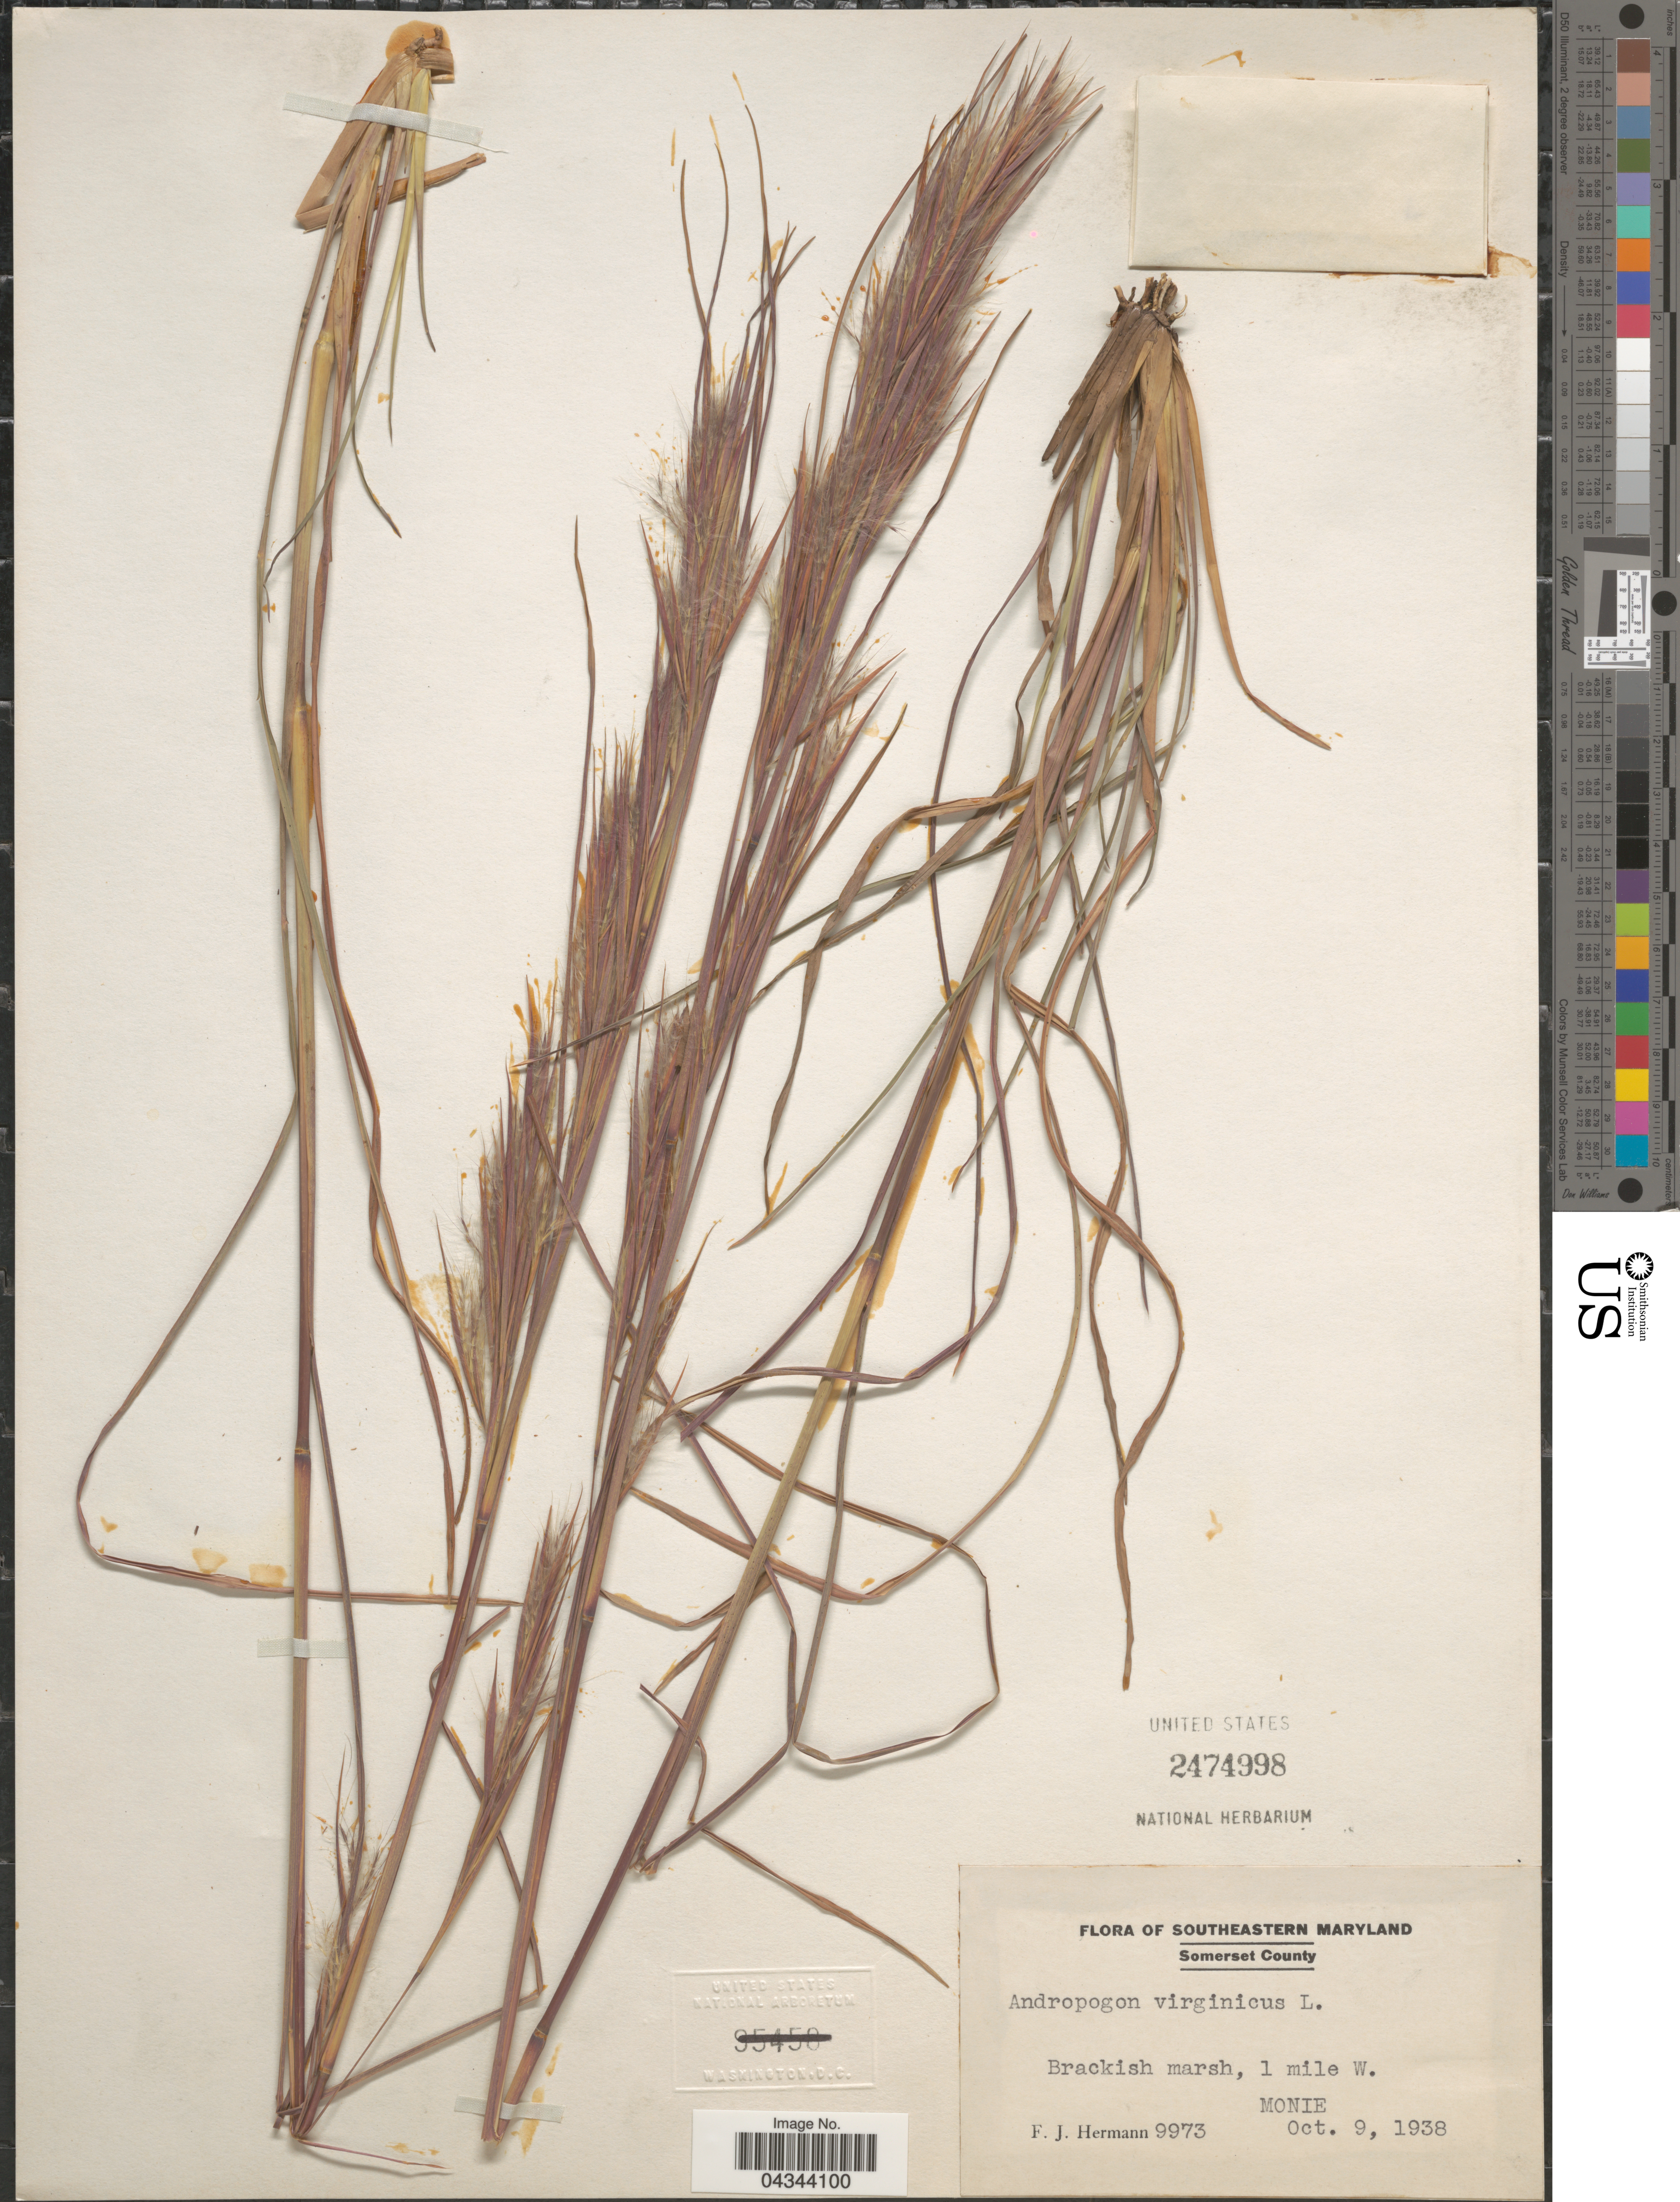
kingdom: Plantae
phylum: Tracheophyta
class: Liliopsida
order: Poales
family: Poaceae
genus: Andropogon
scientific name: Andropogon virginicus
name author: L.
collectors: F. J. Hermann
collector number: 9973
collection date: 1938-10-09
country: United States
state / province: Maryland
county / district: Somerset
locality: Southeastern Maryland. Somerset County. 1 mile W. Monie.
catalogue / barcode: US 2474998